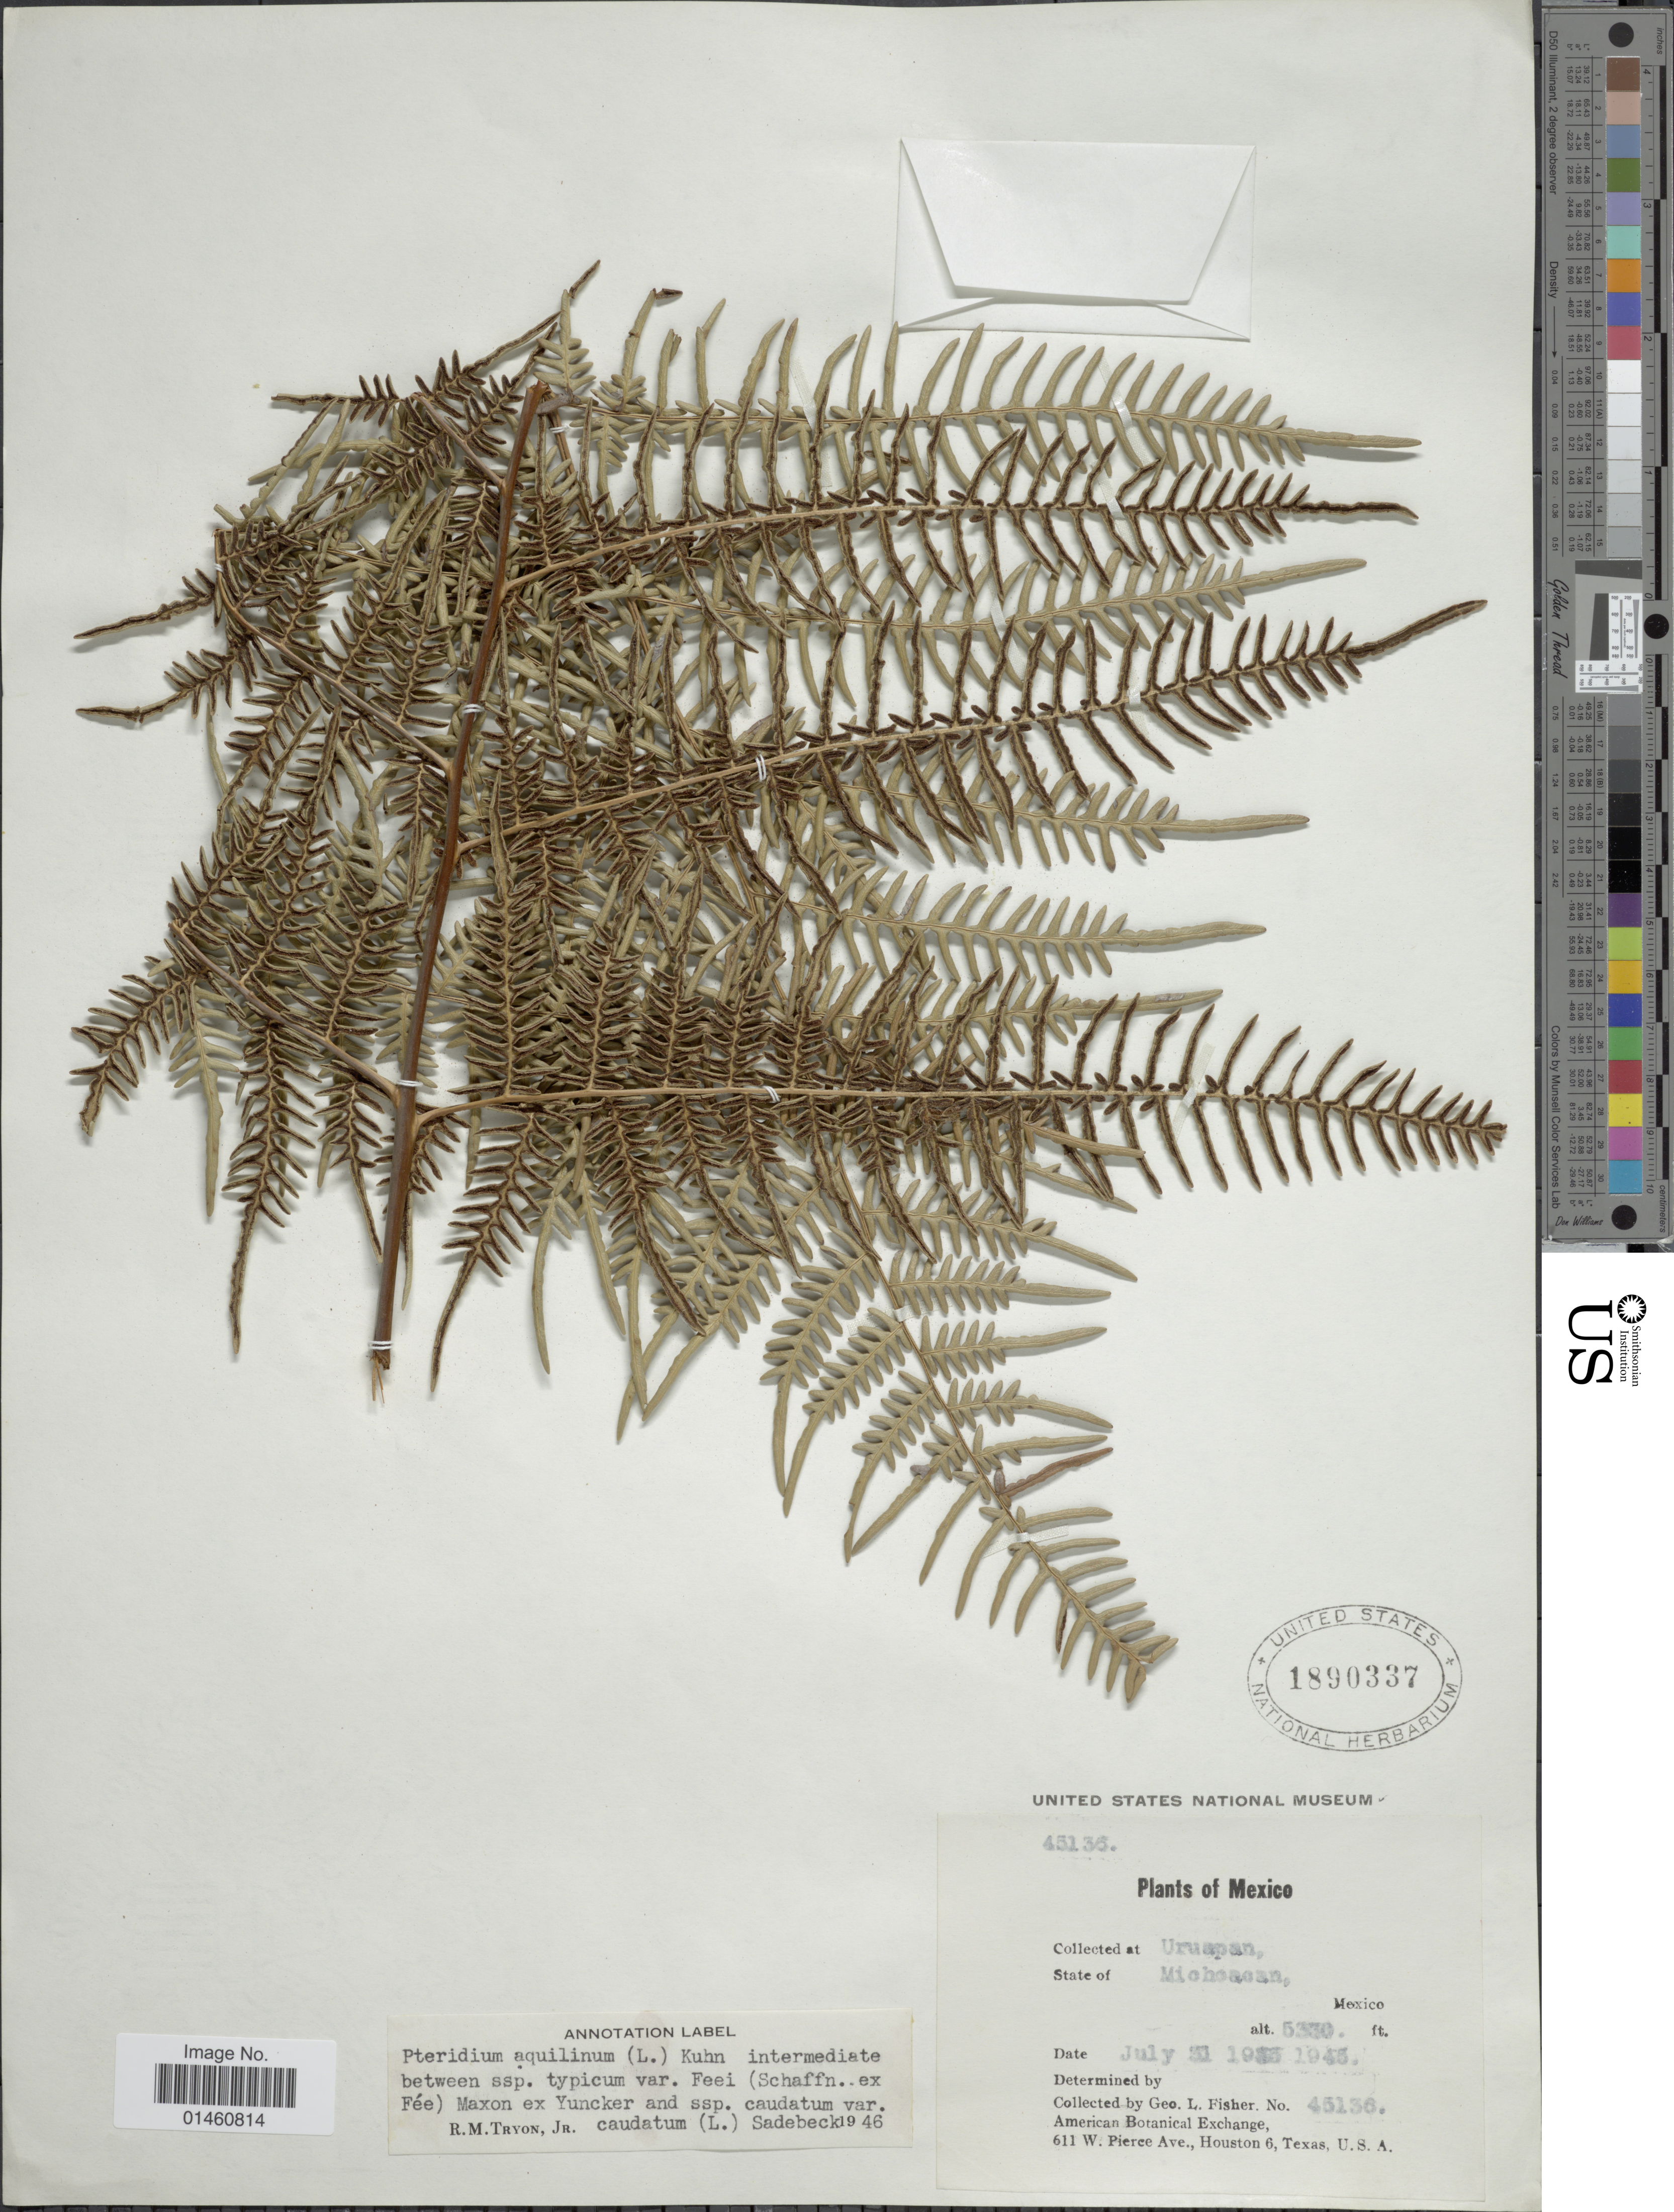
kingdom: Plantae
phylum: Tracheophyta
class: Polypodiopsida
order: Polypodiales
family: Dennstaedtiaceae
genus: Pteridium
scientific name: Pteridium aquilinum var. feei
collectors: G. L. Fisher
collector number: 45136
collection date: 1945-07-31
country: Mexico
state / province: Michoacán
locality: Uruapan.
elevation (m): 1625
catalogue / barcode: US 1890337